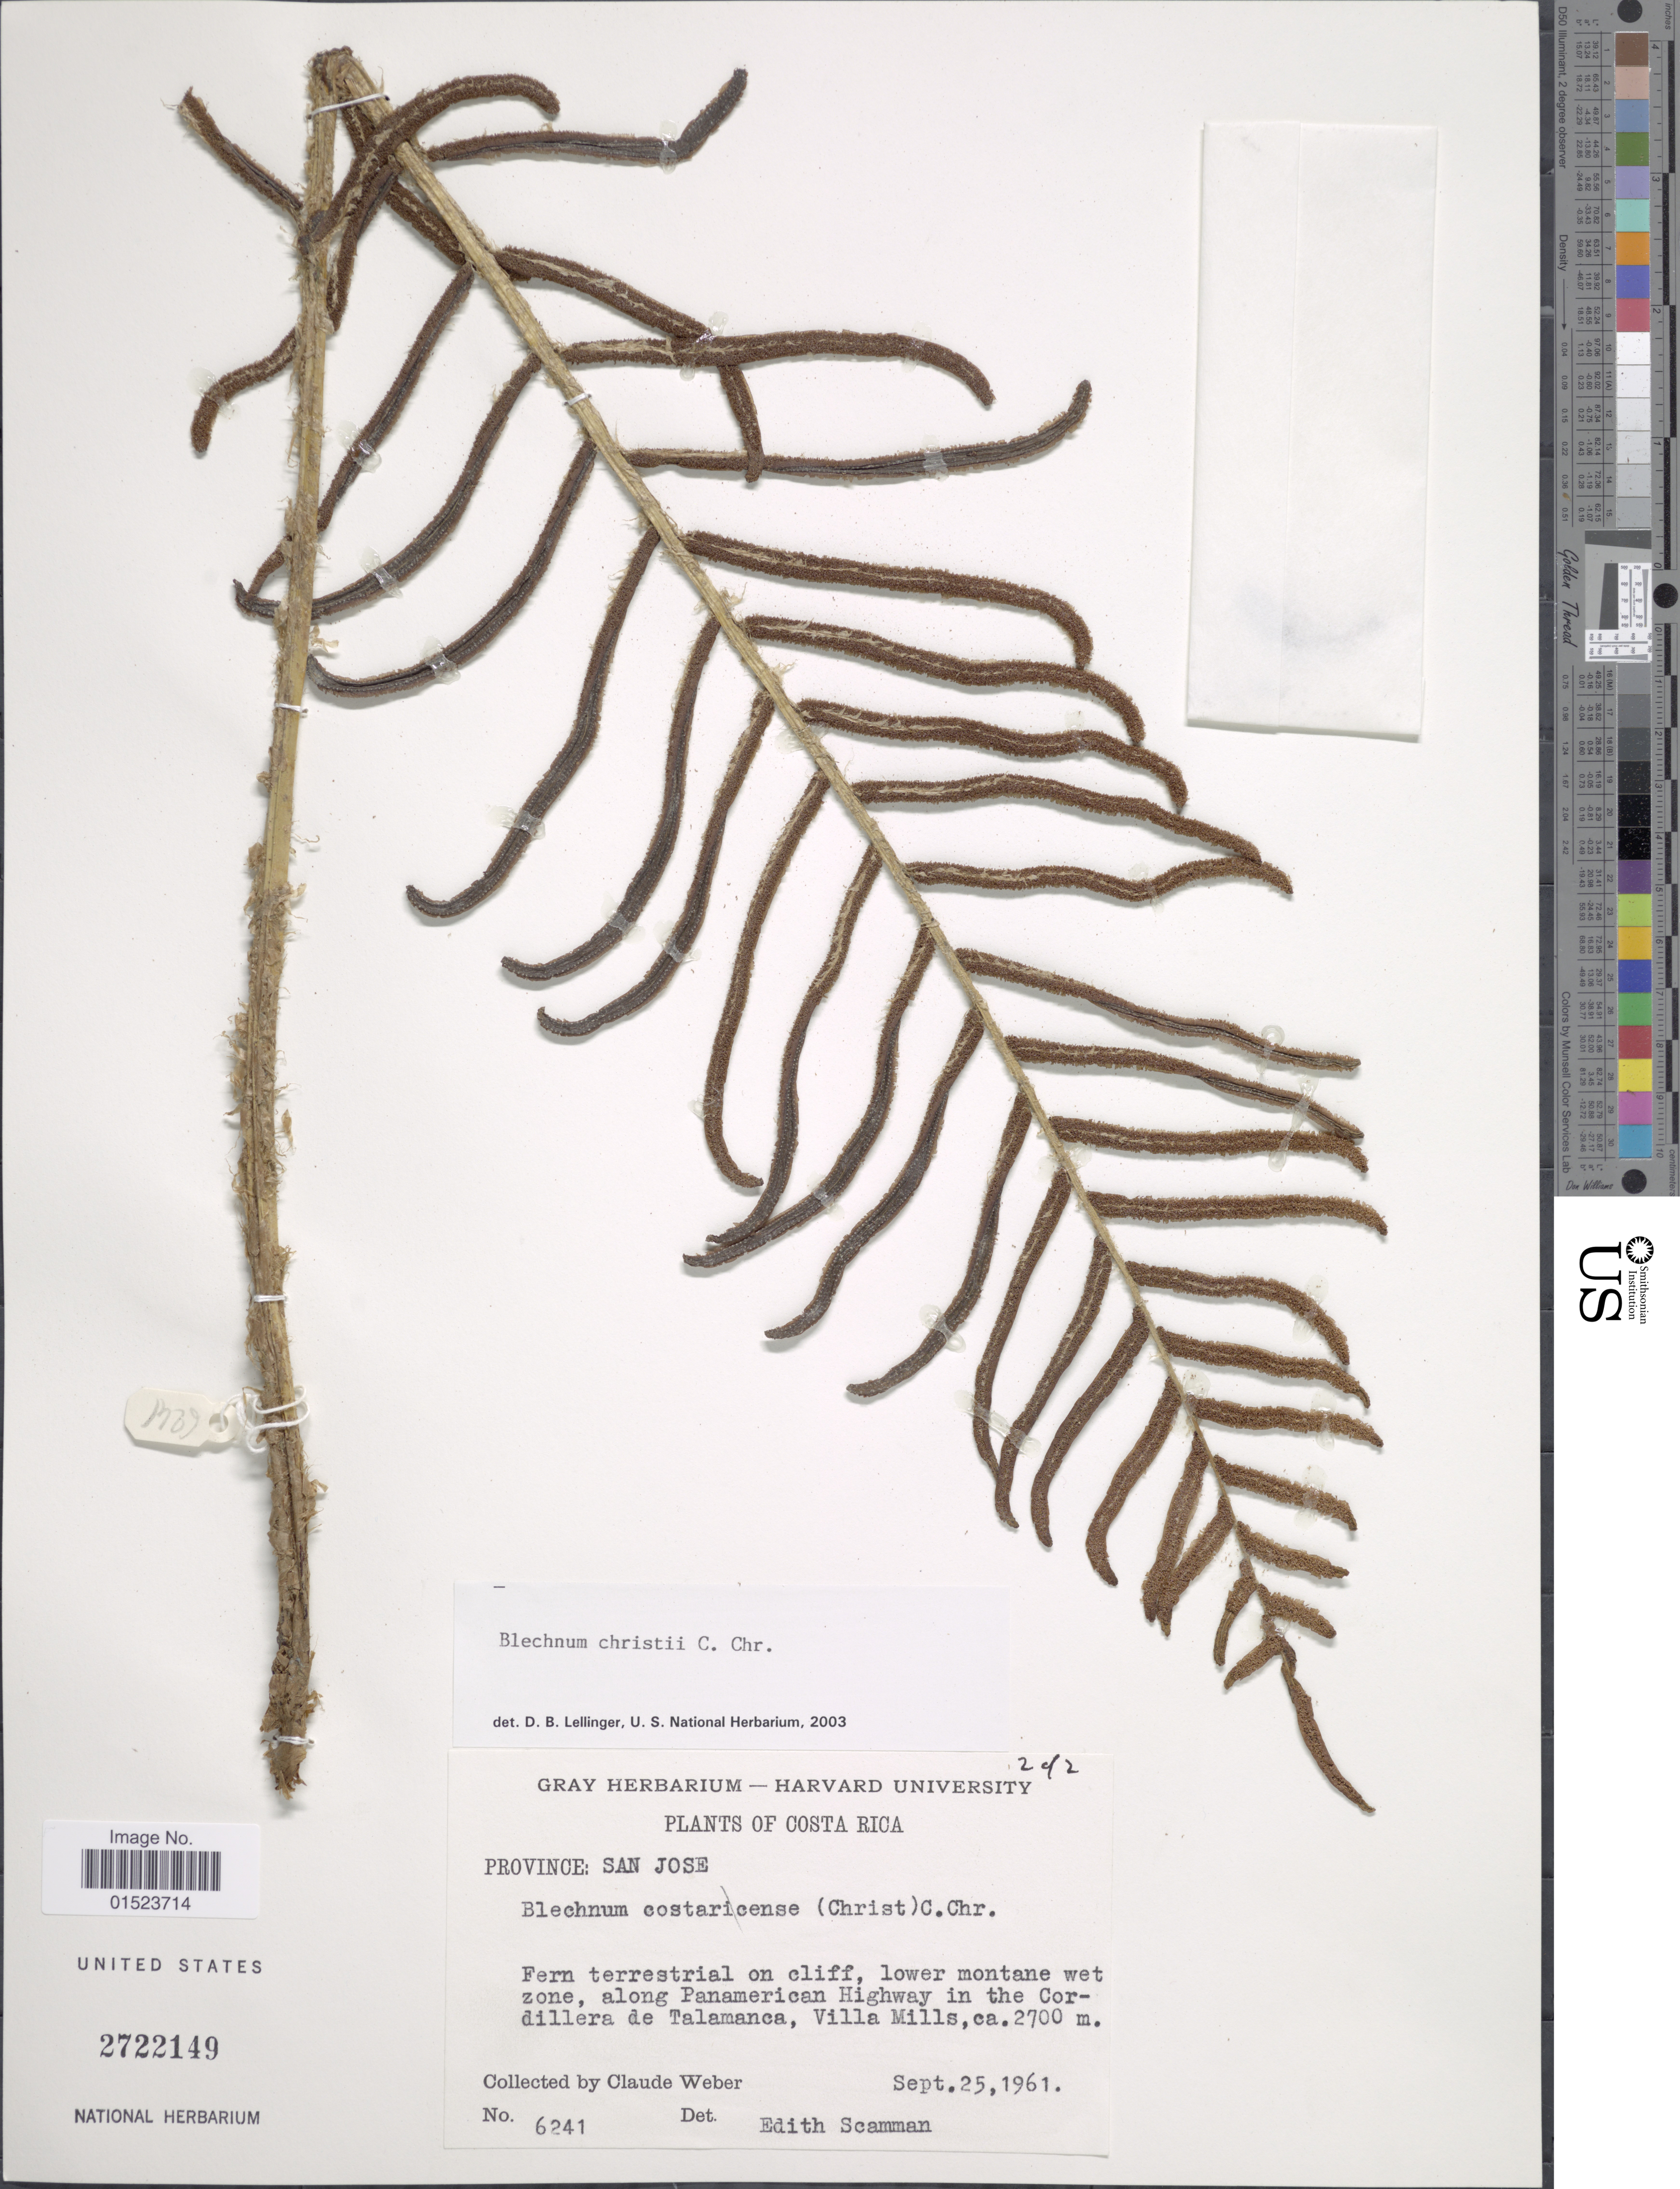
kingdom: Plantae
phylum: Tracheophyta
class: Polypodiopsida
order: Polypodiales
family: Blechnaceae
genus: Blechnum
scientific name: Blechnum christii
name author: C. Chr.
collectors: C. Weber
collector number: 6241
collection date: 1961-09-25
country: Costa Rica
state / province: San José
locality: Along Panamerican Highway in the Cordillera de Talamanca, Villa Mills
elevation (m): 2700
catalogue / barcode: US 2722149